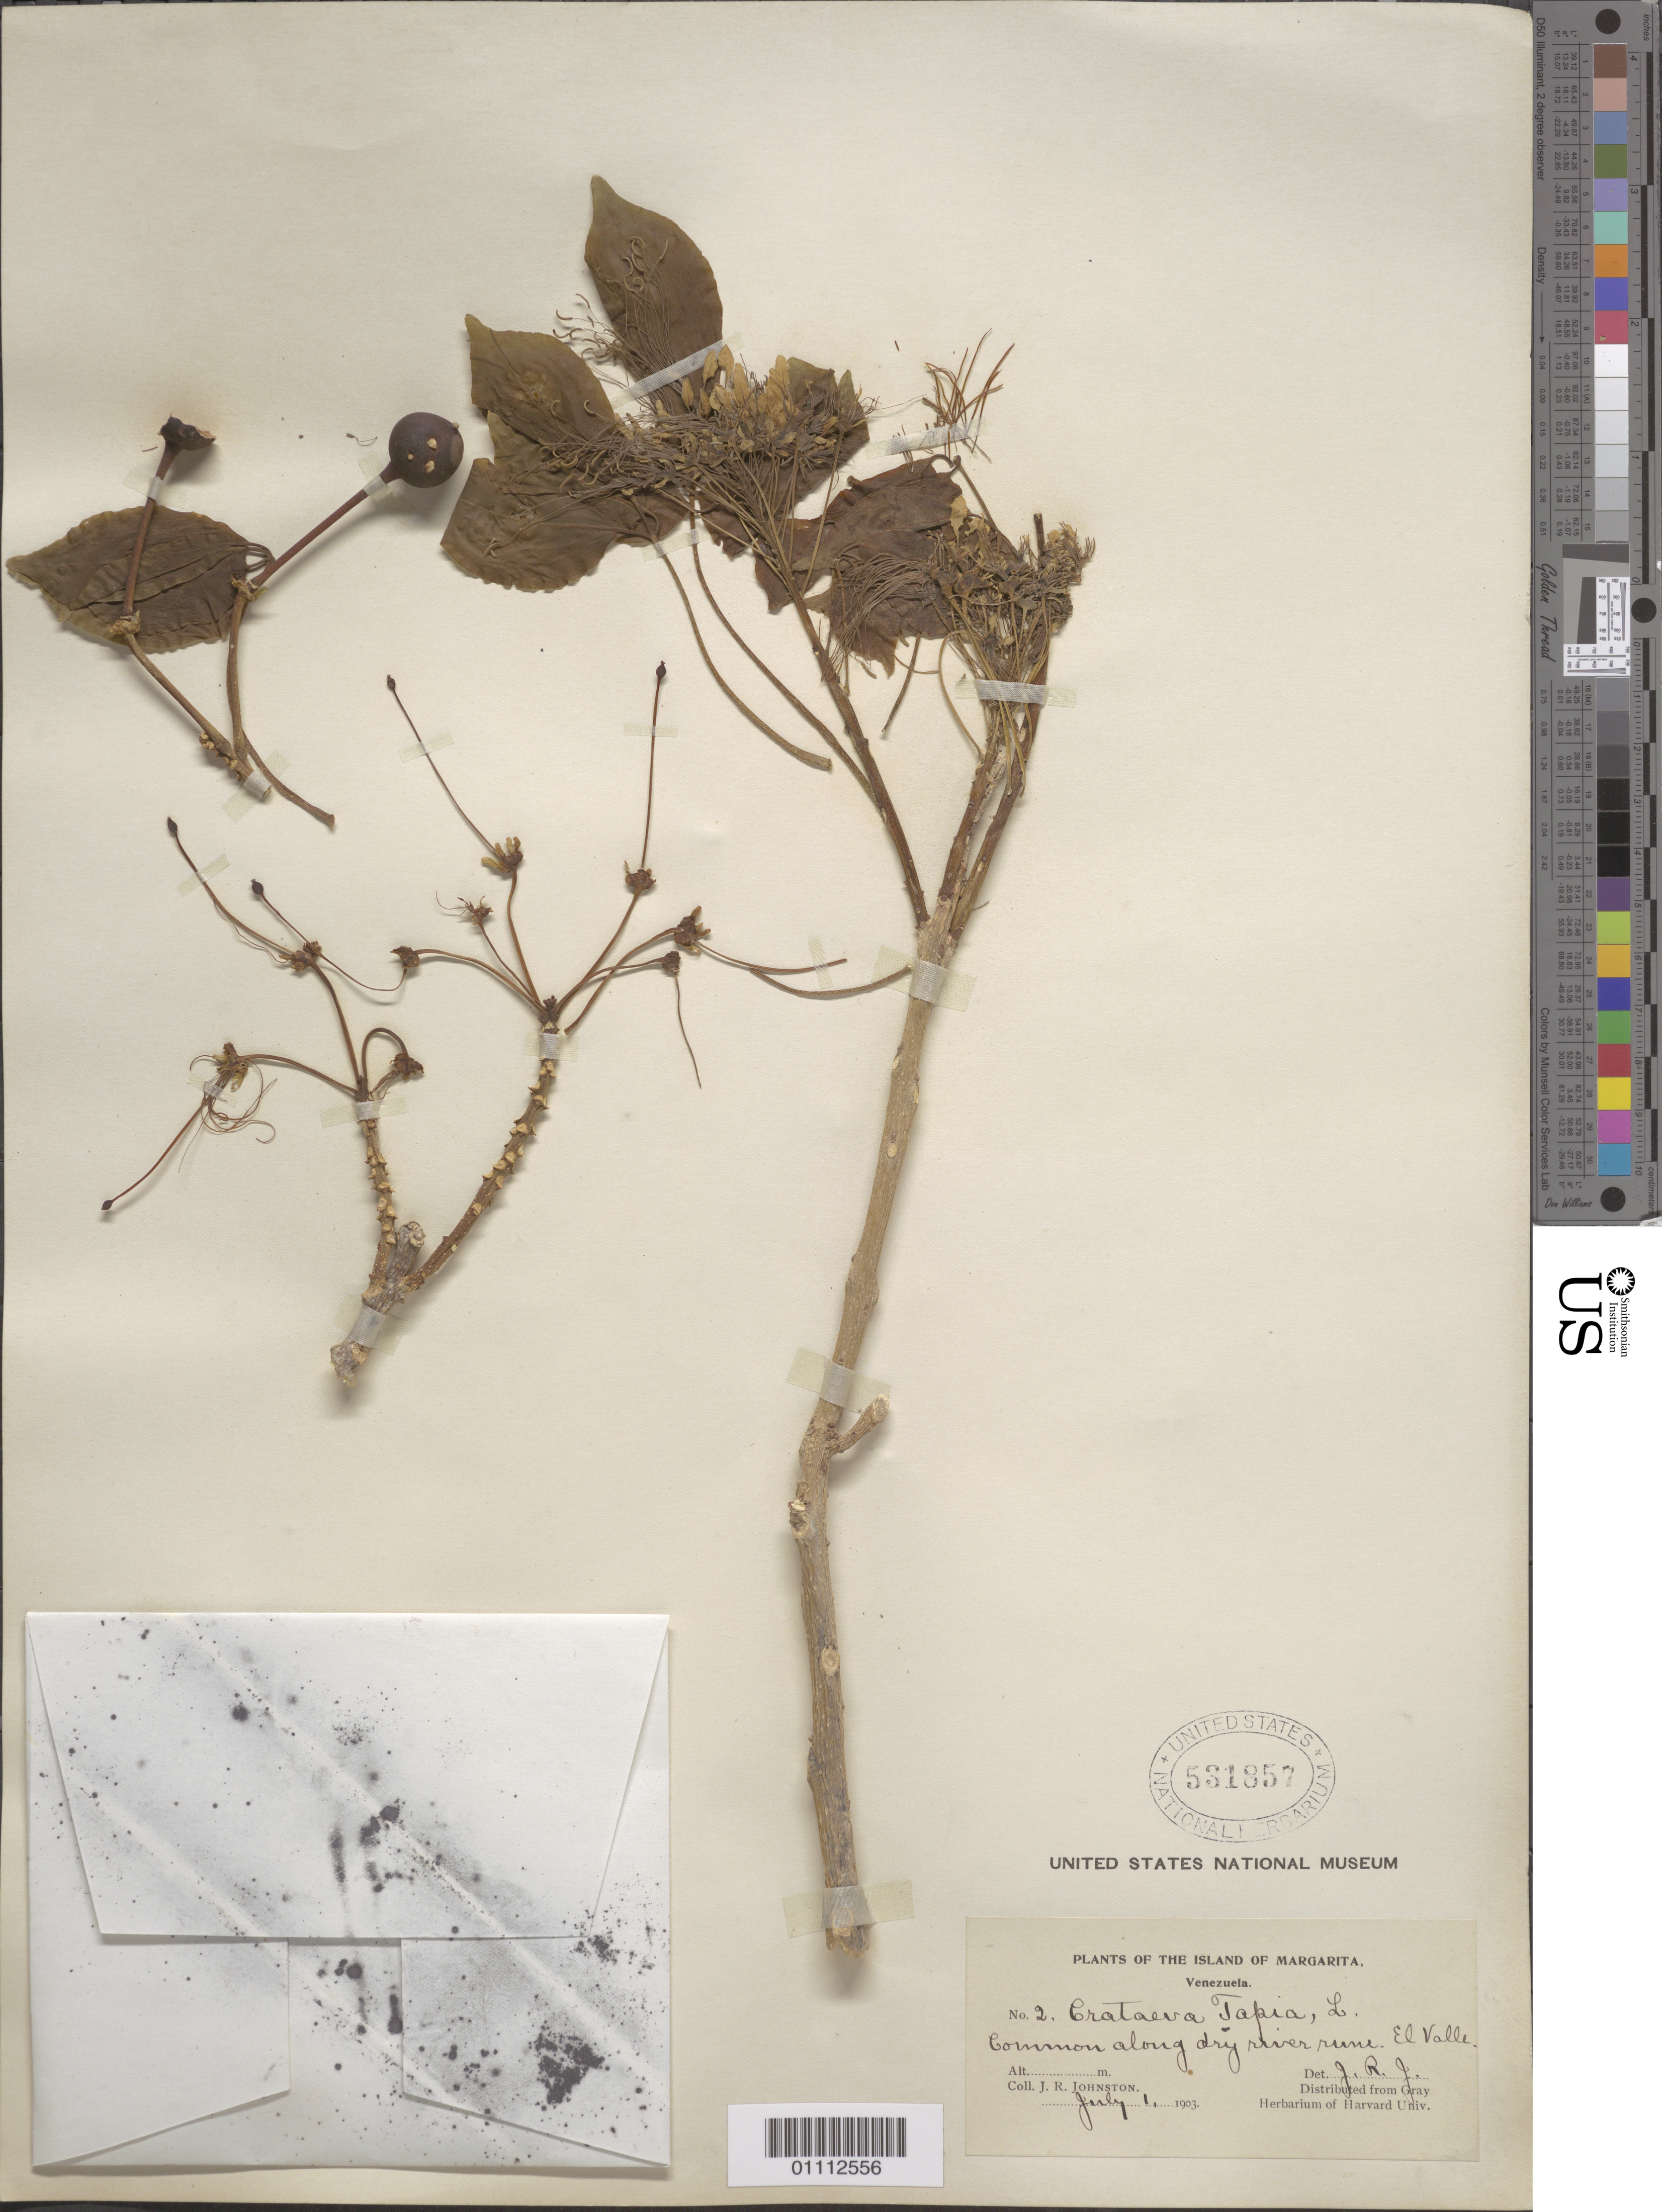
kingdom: Plantae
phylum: Tracheophyta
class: Magnoliopsida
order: Brassicales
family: Capparaceae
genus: Crateva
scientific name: Crateva tapia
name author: L.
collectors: J. Johnston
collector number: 2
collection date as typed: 01 Jul 1903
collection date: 1903-07-01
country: Venezuela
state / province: Nueva Esparta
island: Margarita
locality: Common along dry river runs - El Valle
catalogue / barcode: US 531857